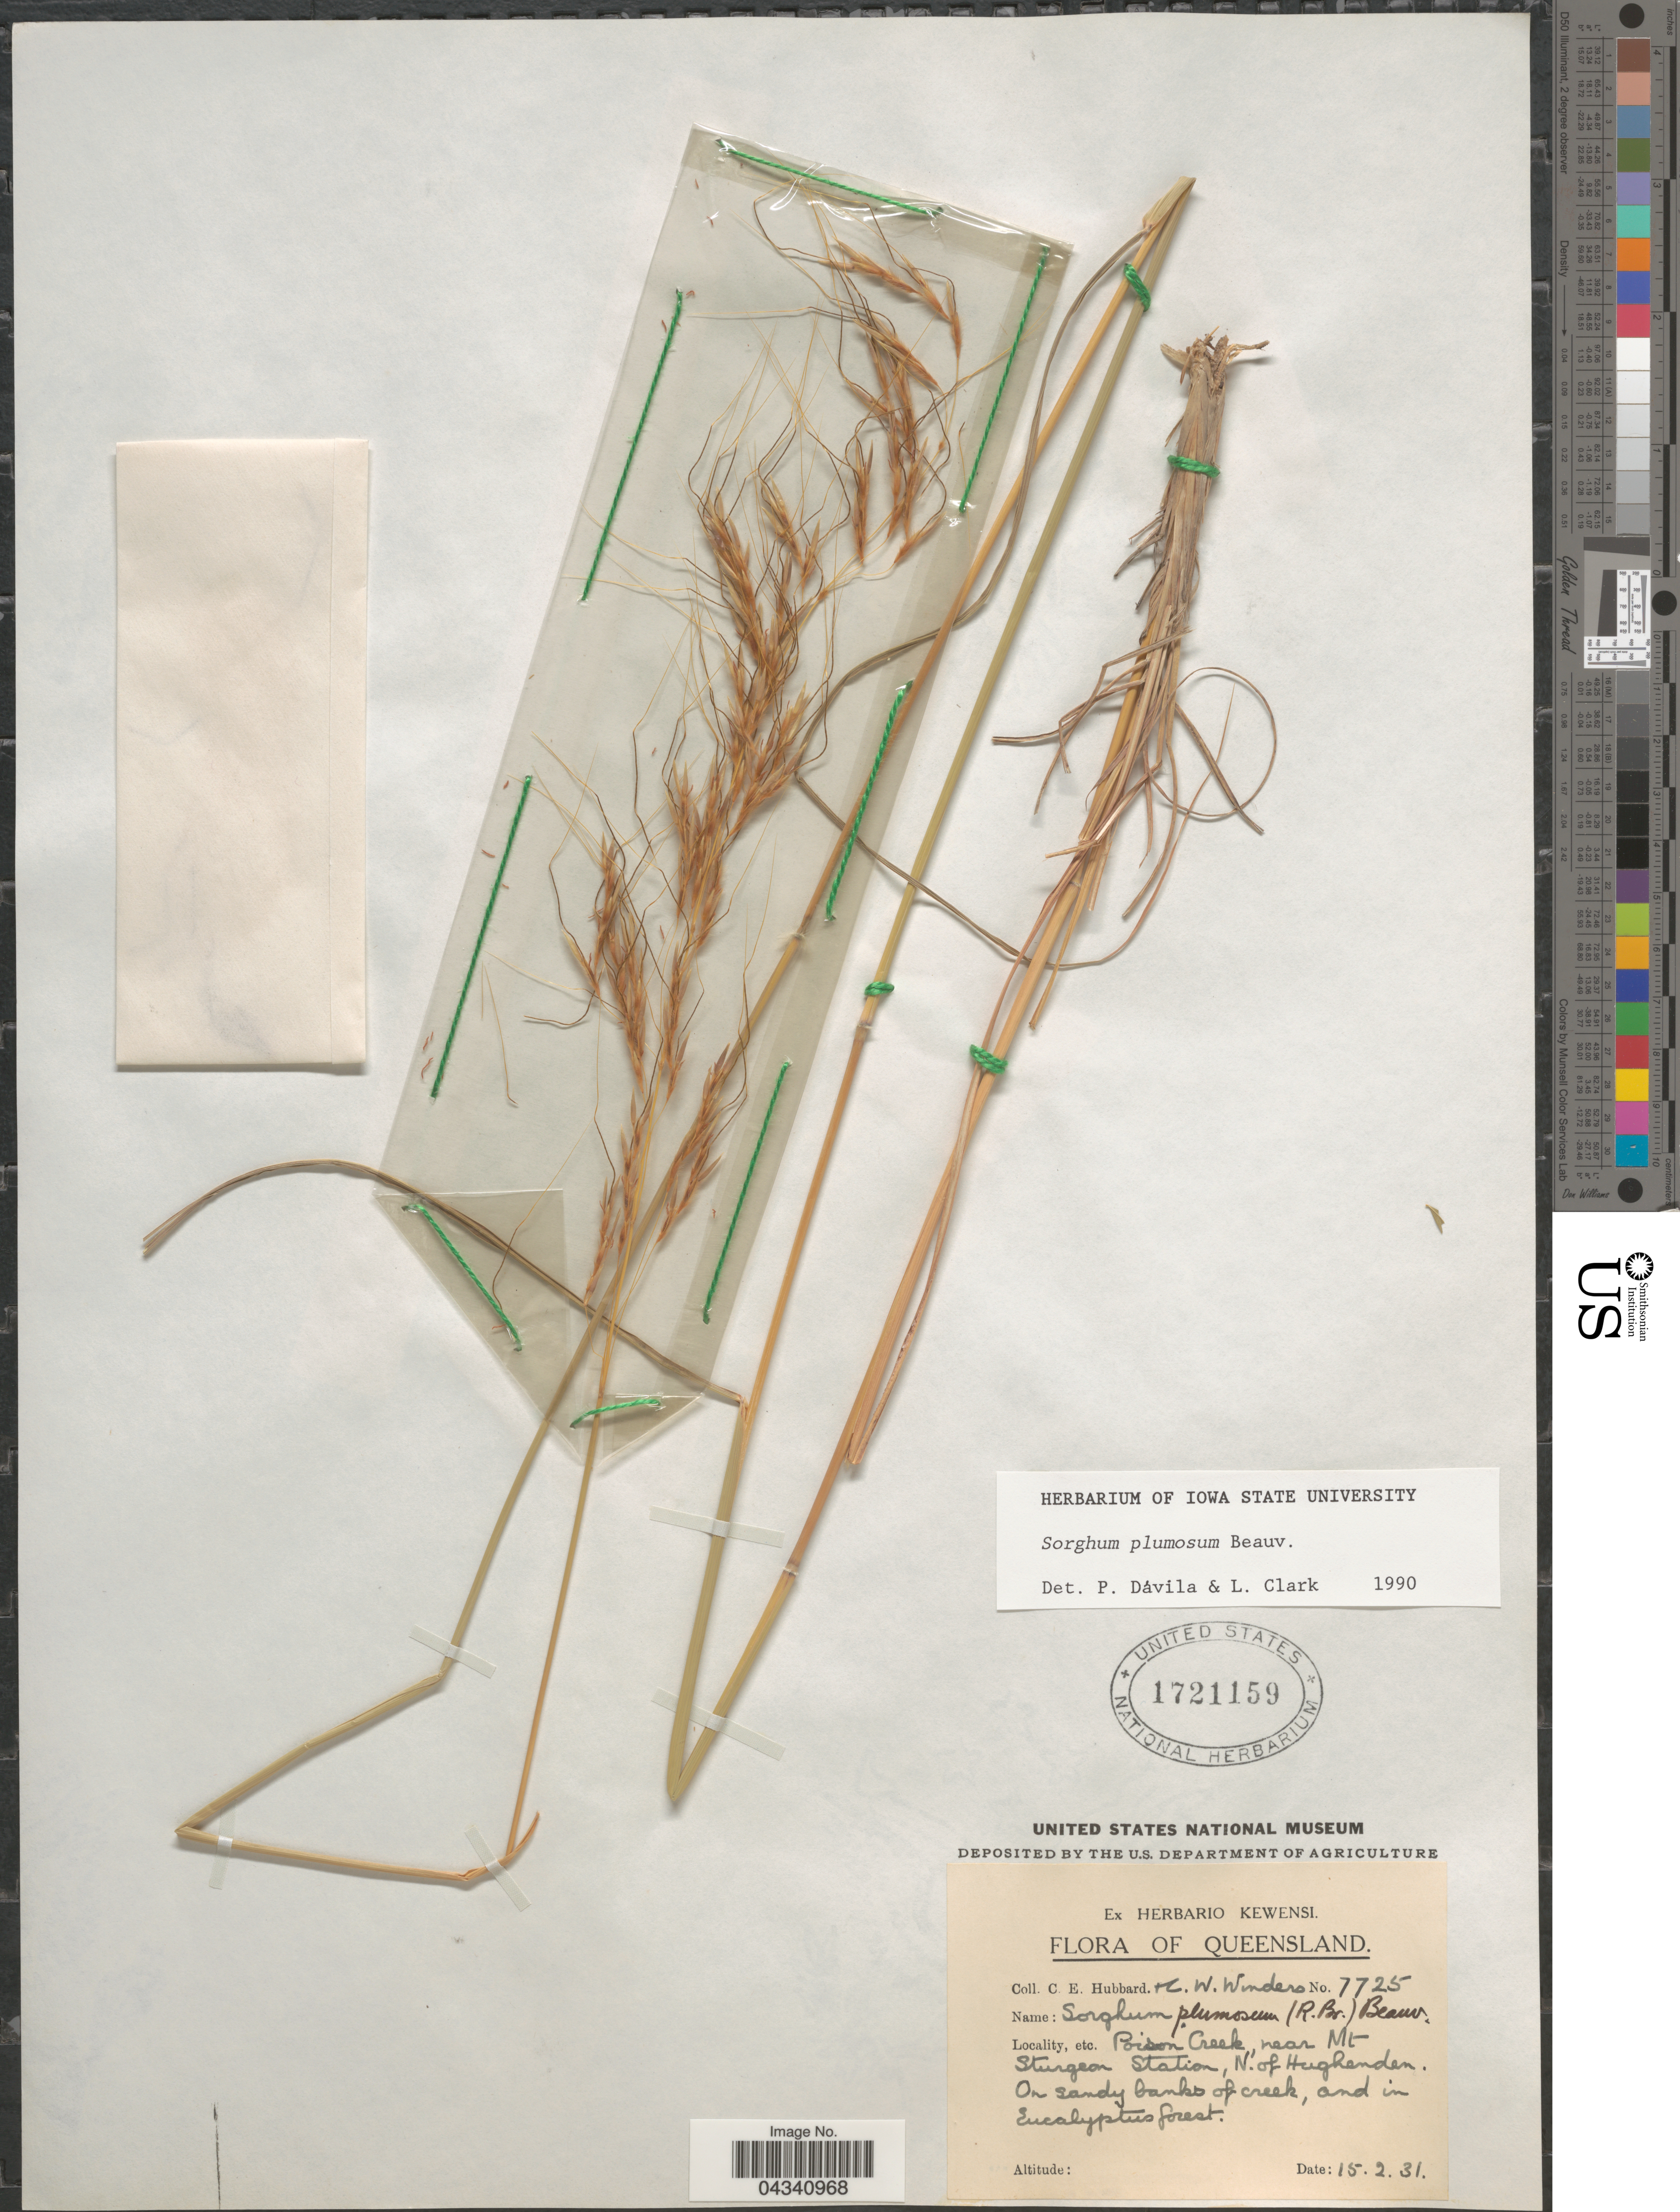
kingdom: Plantae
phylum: Tracheophyta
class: Liliopsida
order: Poales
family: Poaceae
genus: Sorghum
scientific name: Sorghum plumosum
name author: (R. Br.) P. Beauv.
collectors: C. E. Hubbard & C. Winders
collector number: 7725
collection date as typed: Transcribed d/m/y: 15/2/31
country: Australia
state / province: Queensland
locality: Poison Creek near Mt Sturgeon Station, N. of Hughenden. On sandy banks of creek, and in Eucalyptus forest.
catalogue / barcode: US 1721159